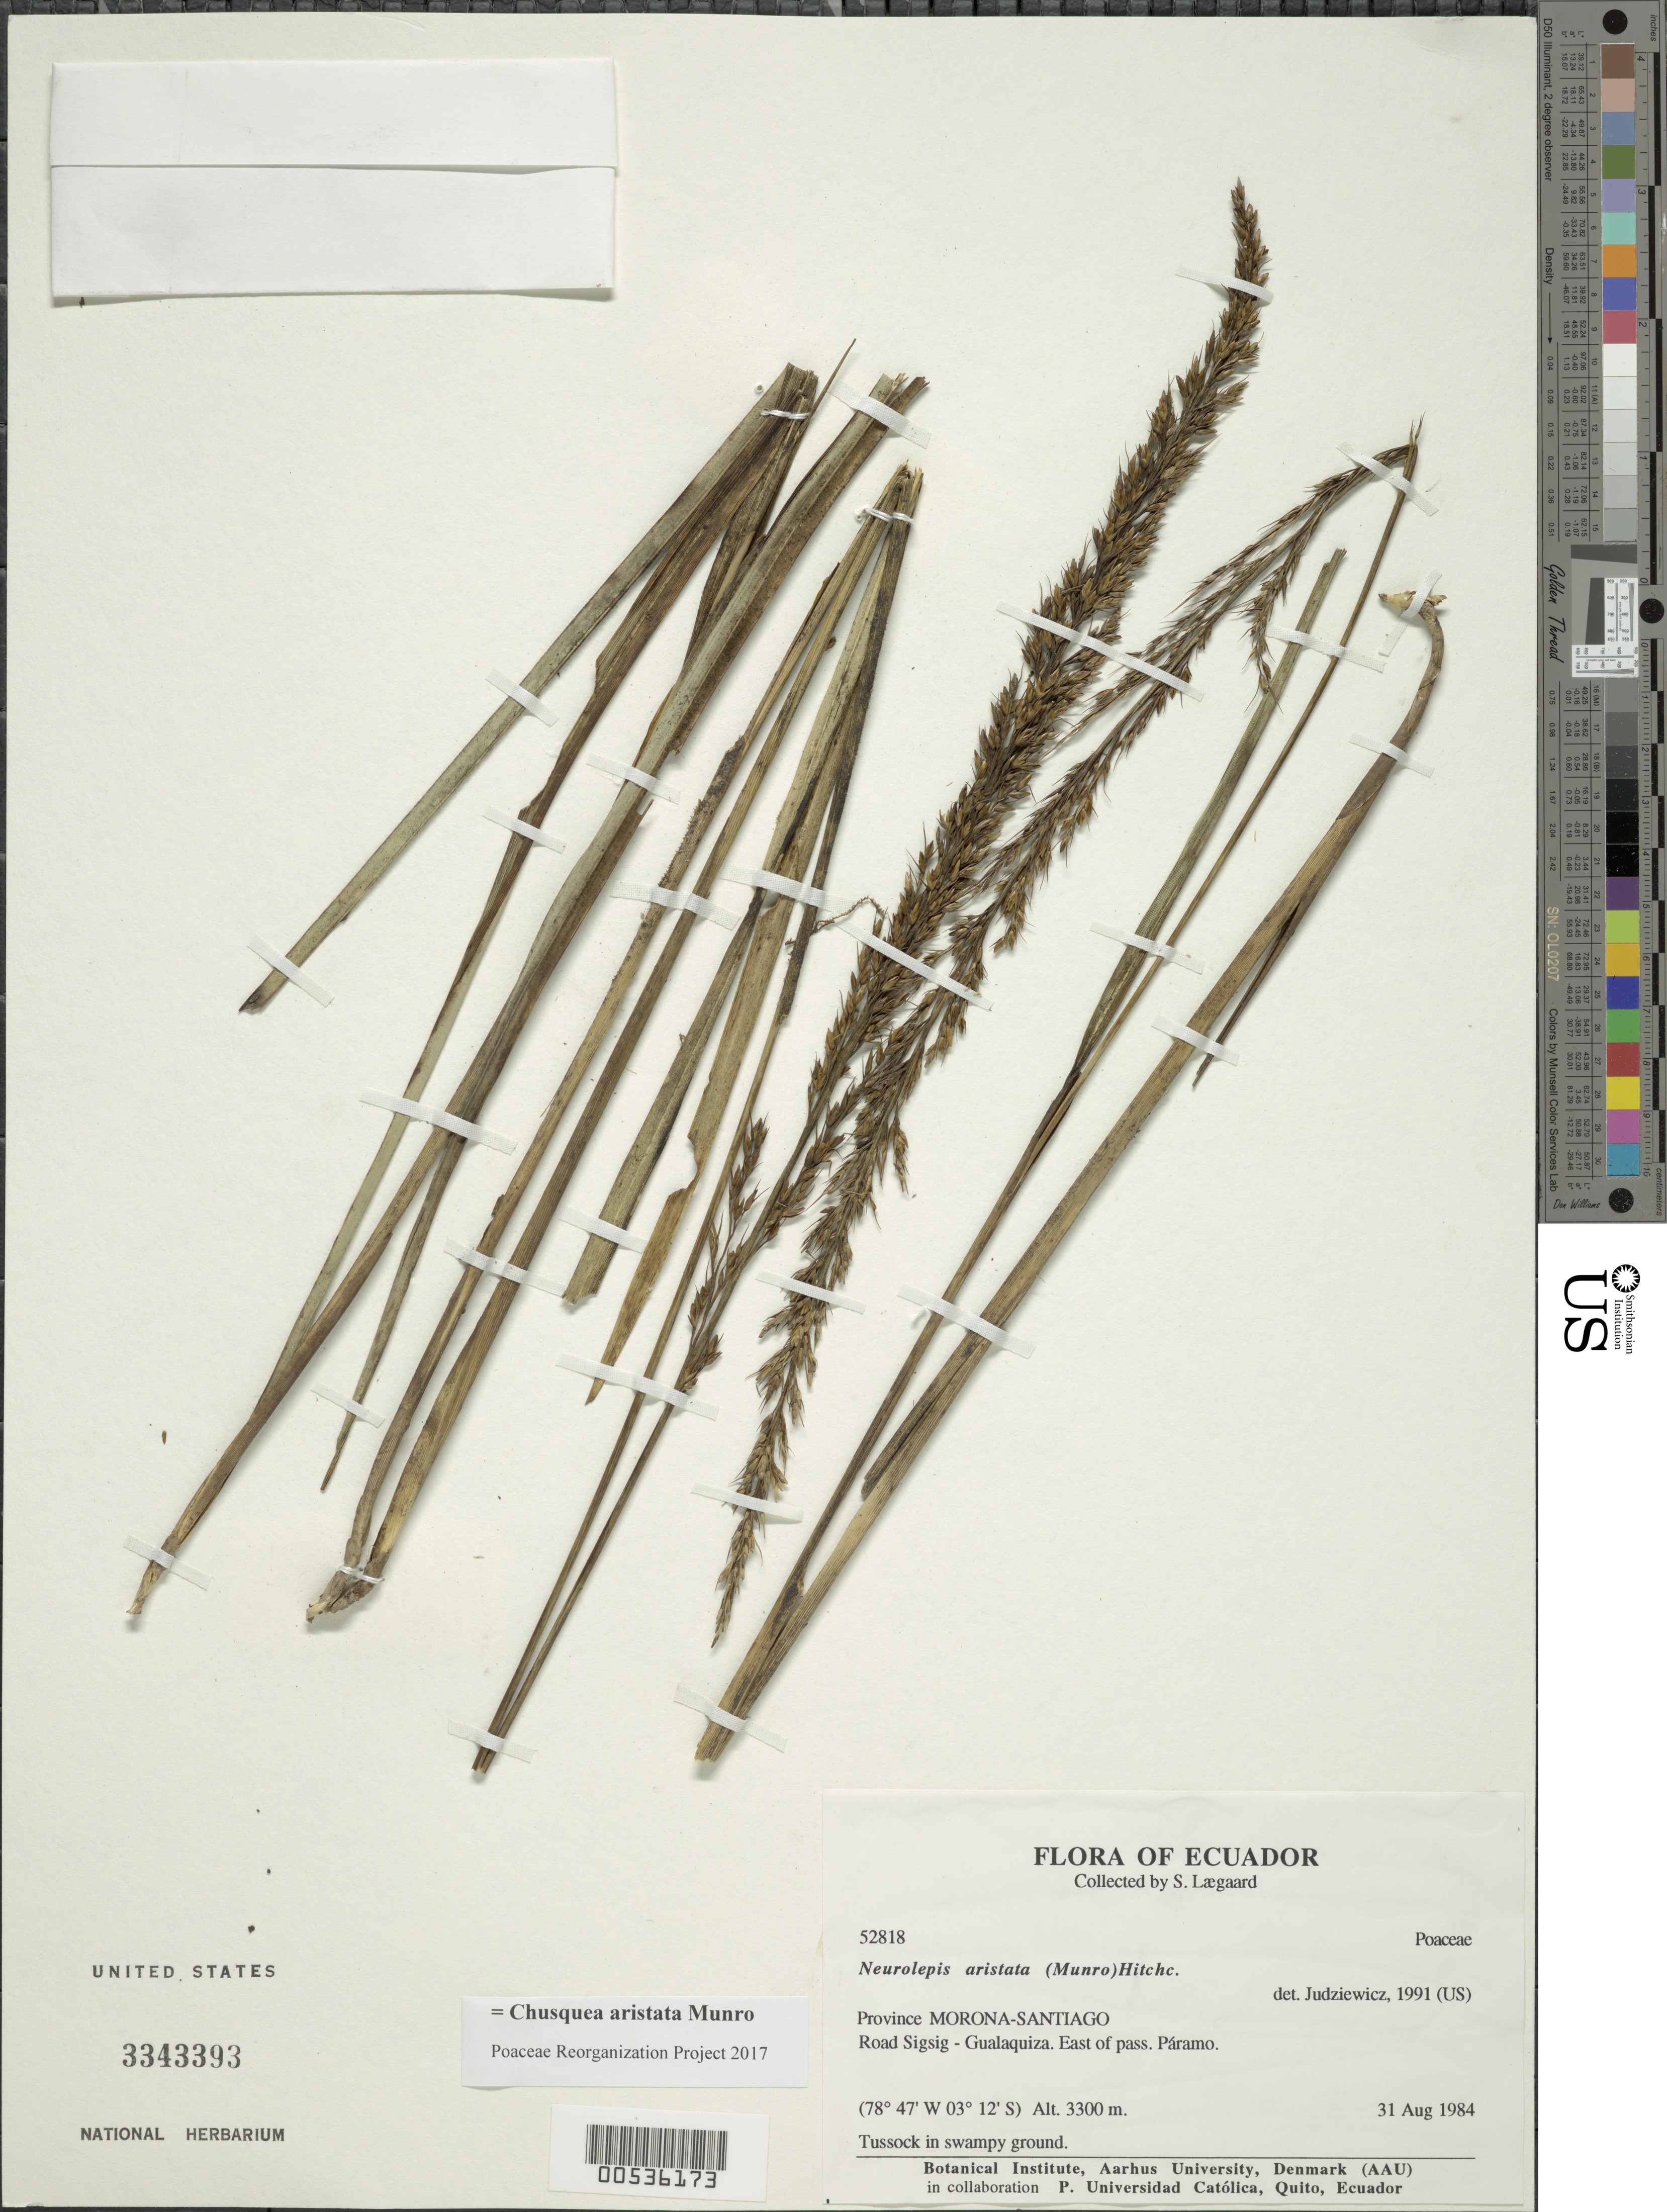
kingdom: Plantae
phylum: Tracheophyta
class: Liliopsida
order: Poales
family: Poaceae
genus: Chusquea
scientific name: Chusquea aristata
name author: Munro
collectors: S. Lægaard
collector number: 52818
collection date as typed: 31 Aug 1984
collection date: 1984-08-31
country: Ecuador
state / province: Morona-Santiago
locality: Road Sigsig - gualaquia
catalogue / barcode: US 3343393